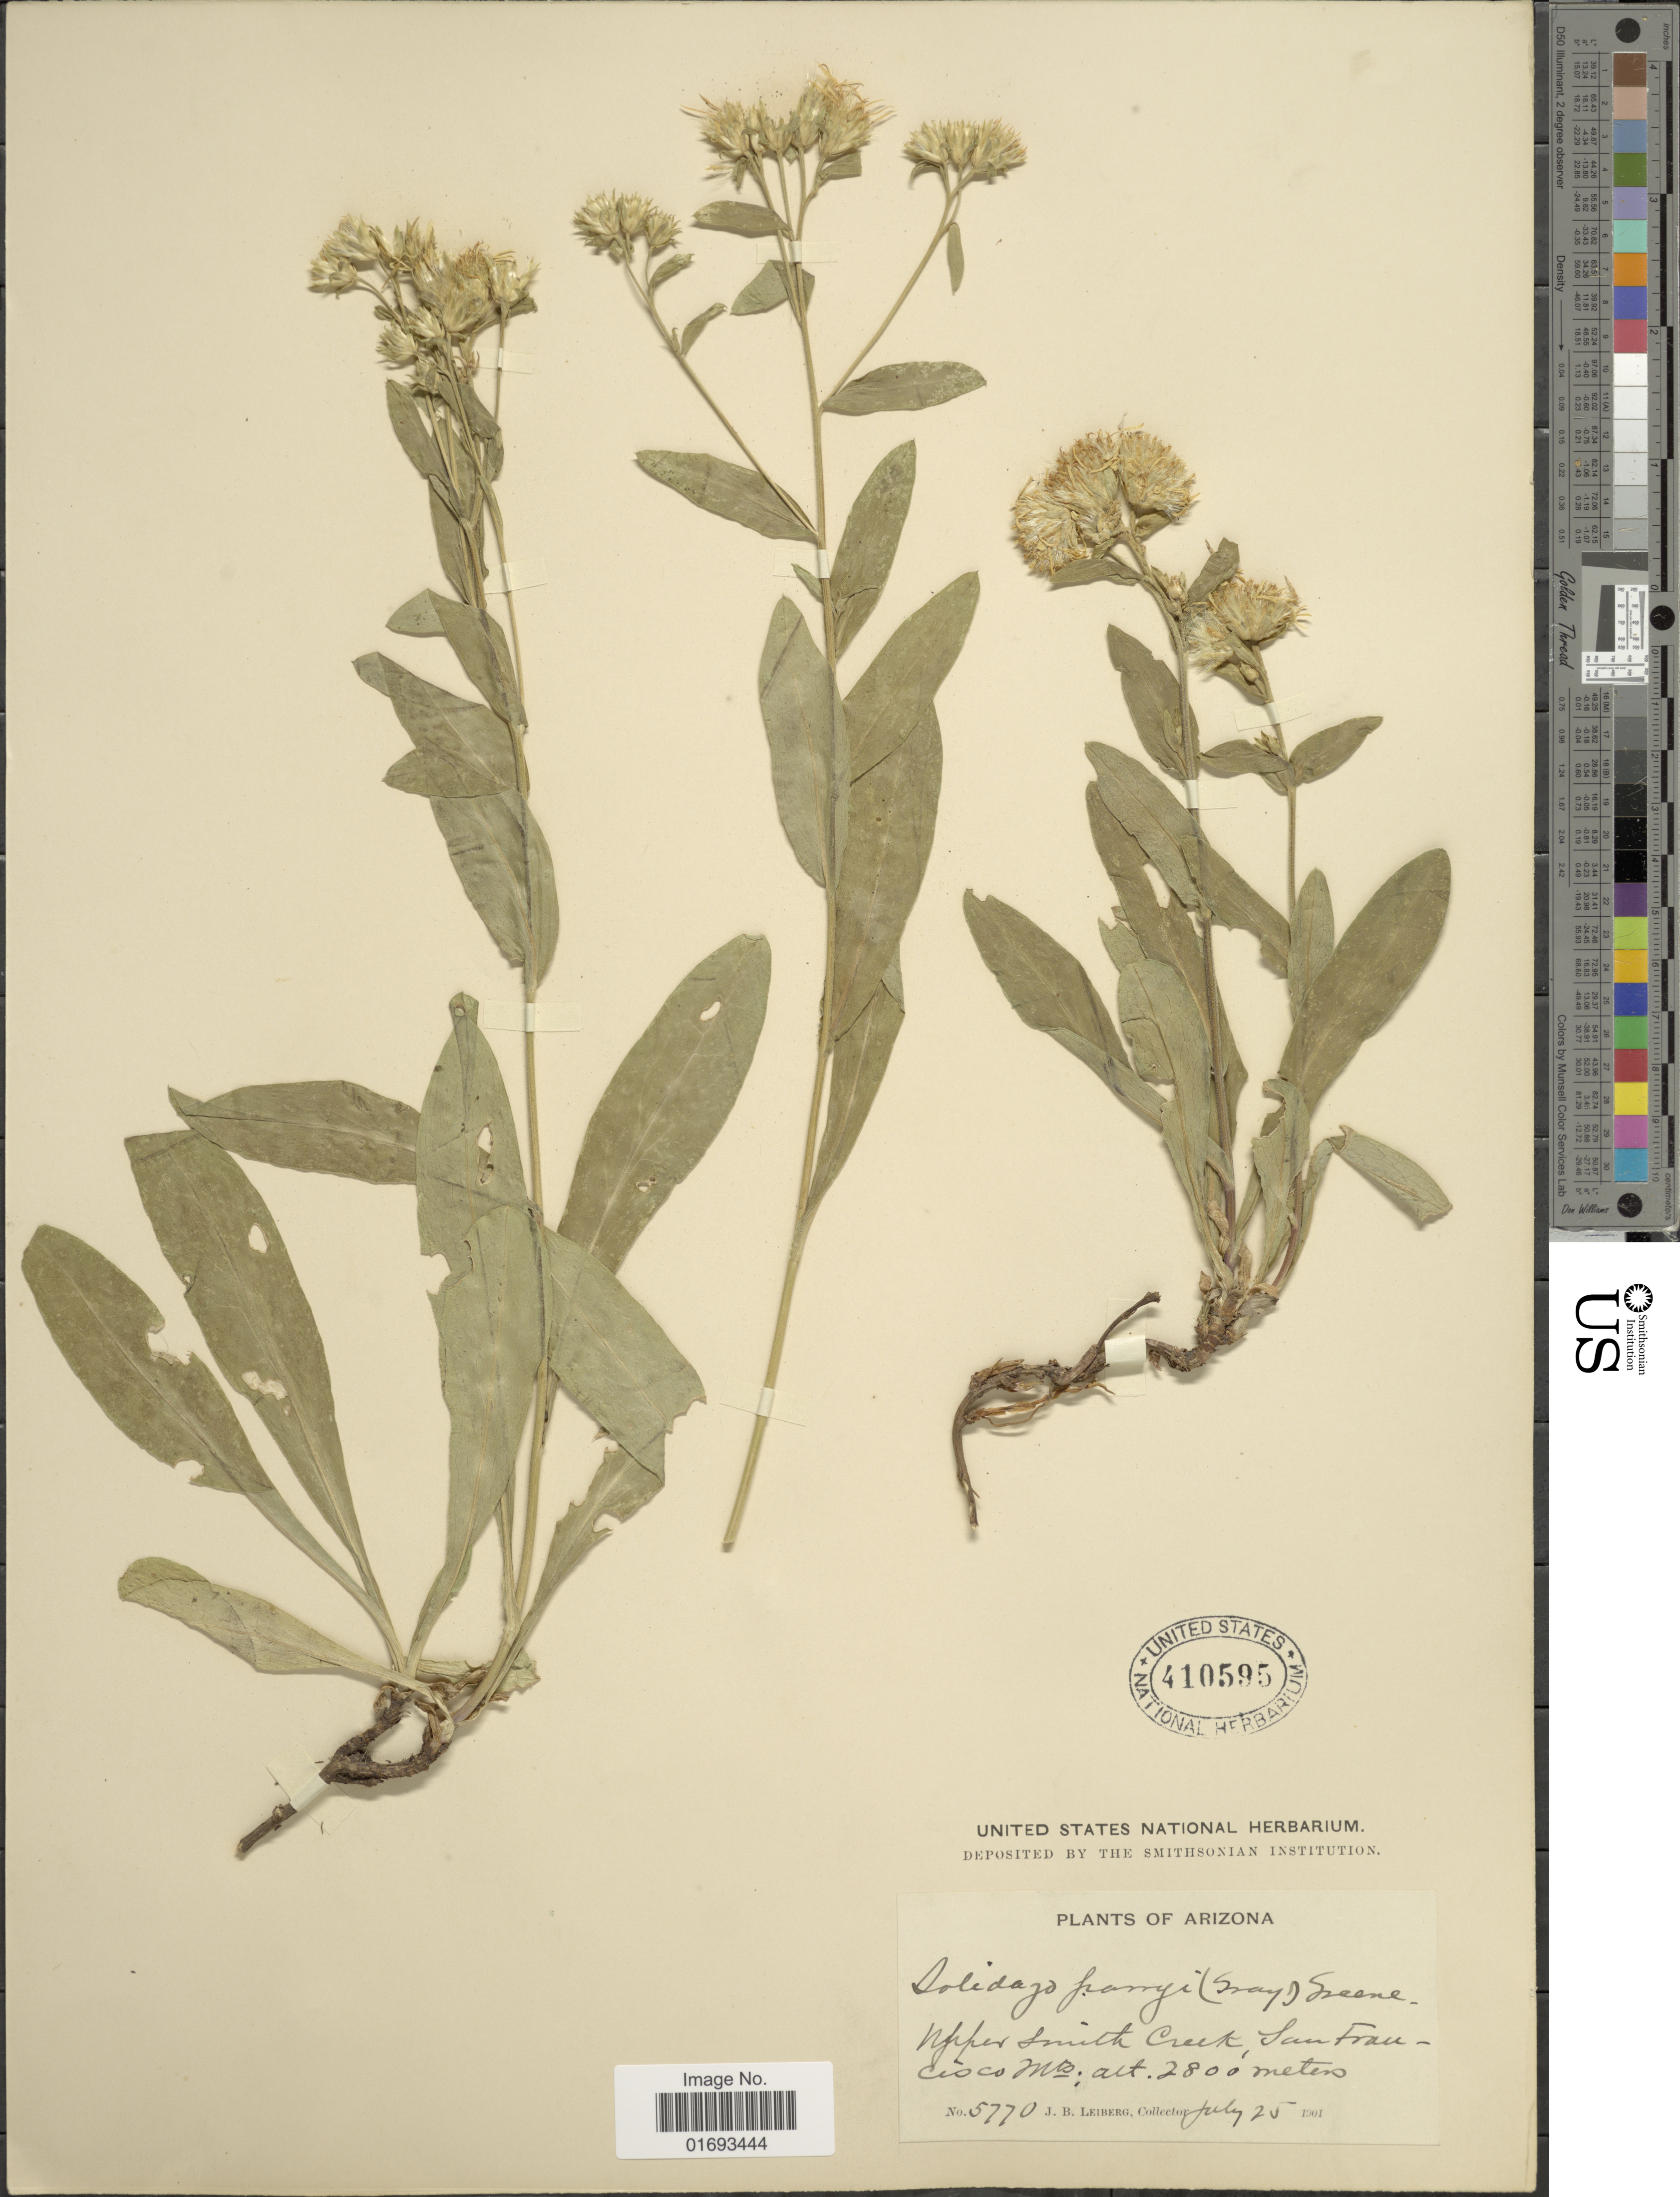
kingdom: Plantae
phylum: Tracheophyta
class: Magnoliopsida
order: Asterales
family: Asteraceae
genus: Oreochrysum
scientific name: Oreochrysum parryi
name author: (A. Gray) Rydb.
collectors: J. B. Leiberg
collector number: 5770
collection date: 1901-07-25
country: United States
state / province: Arizona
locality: Upper Smith Creek, San Francisco Mts.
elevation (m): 2800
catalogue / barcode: US 410595